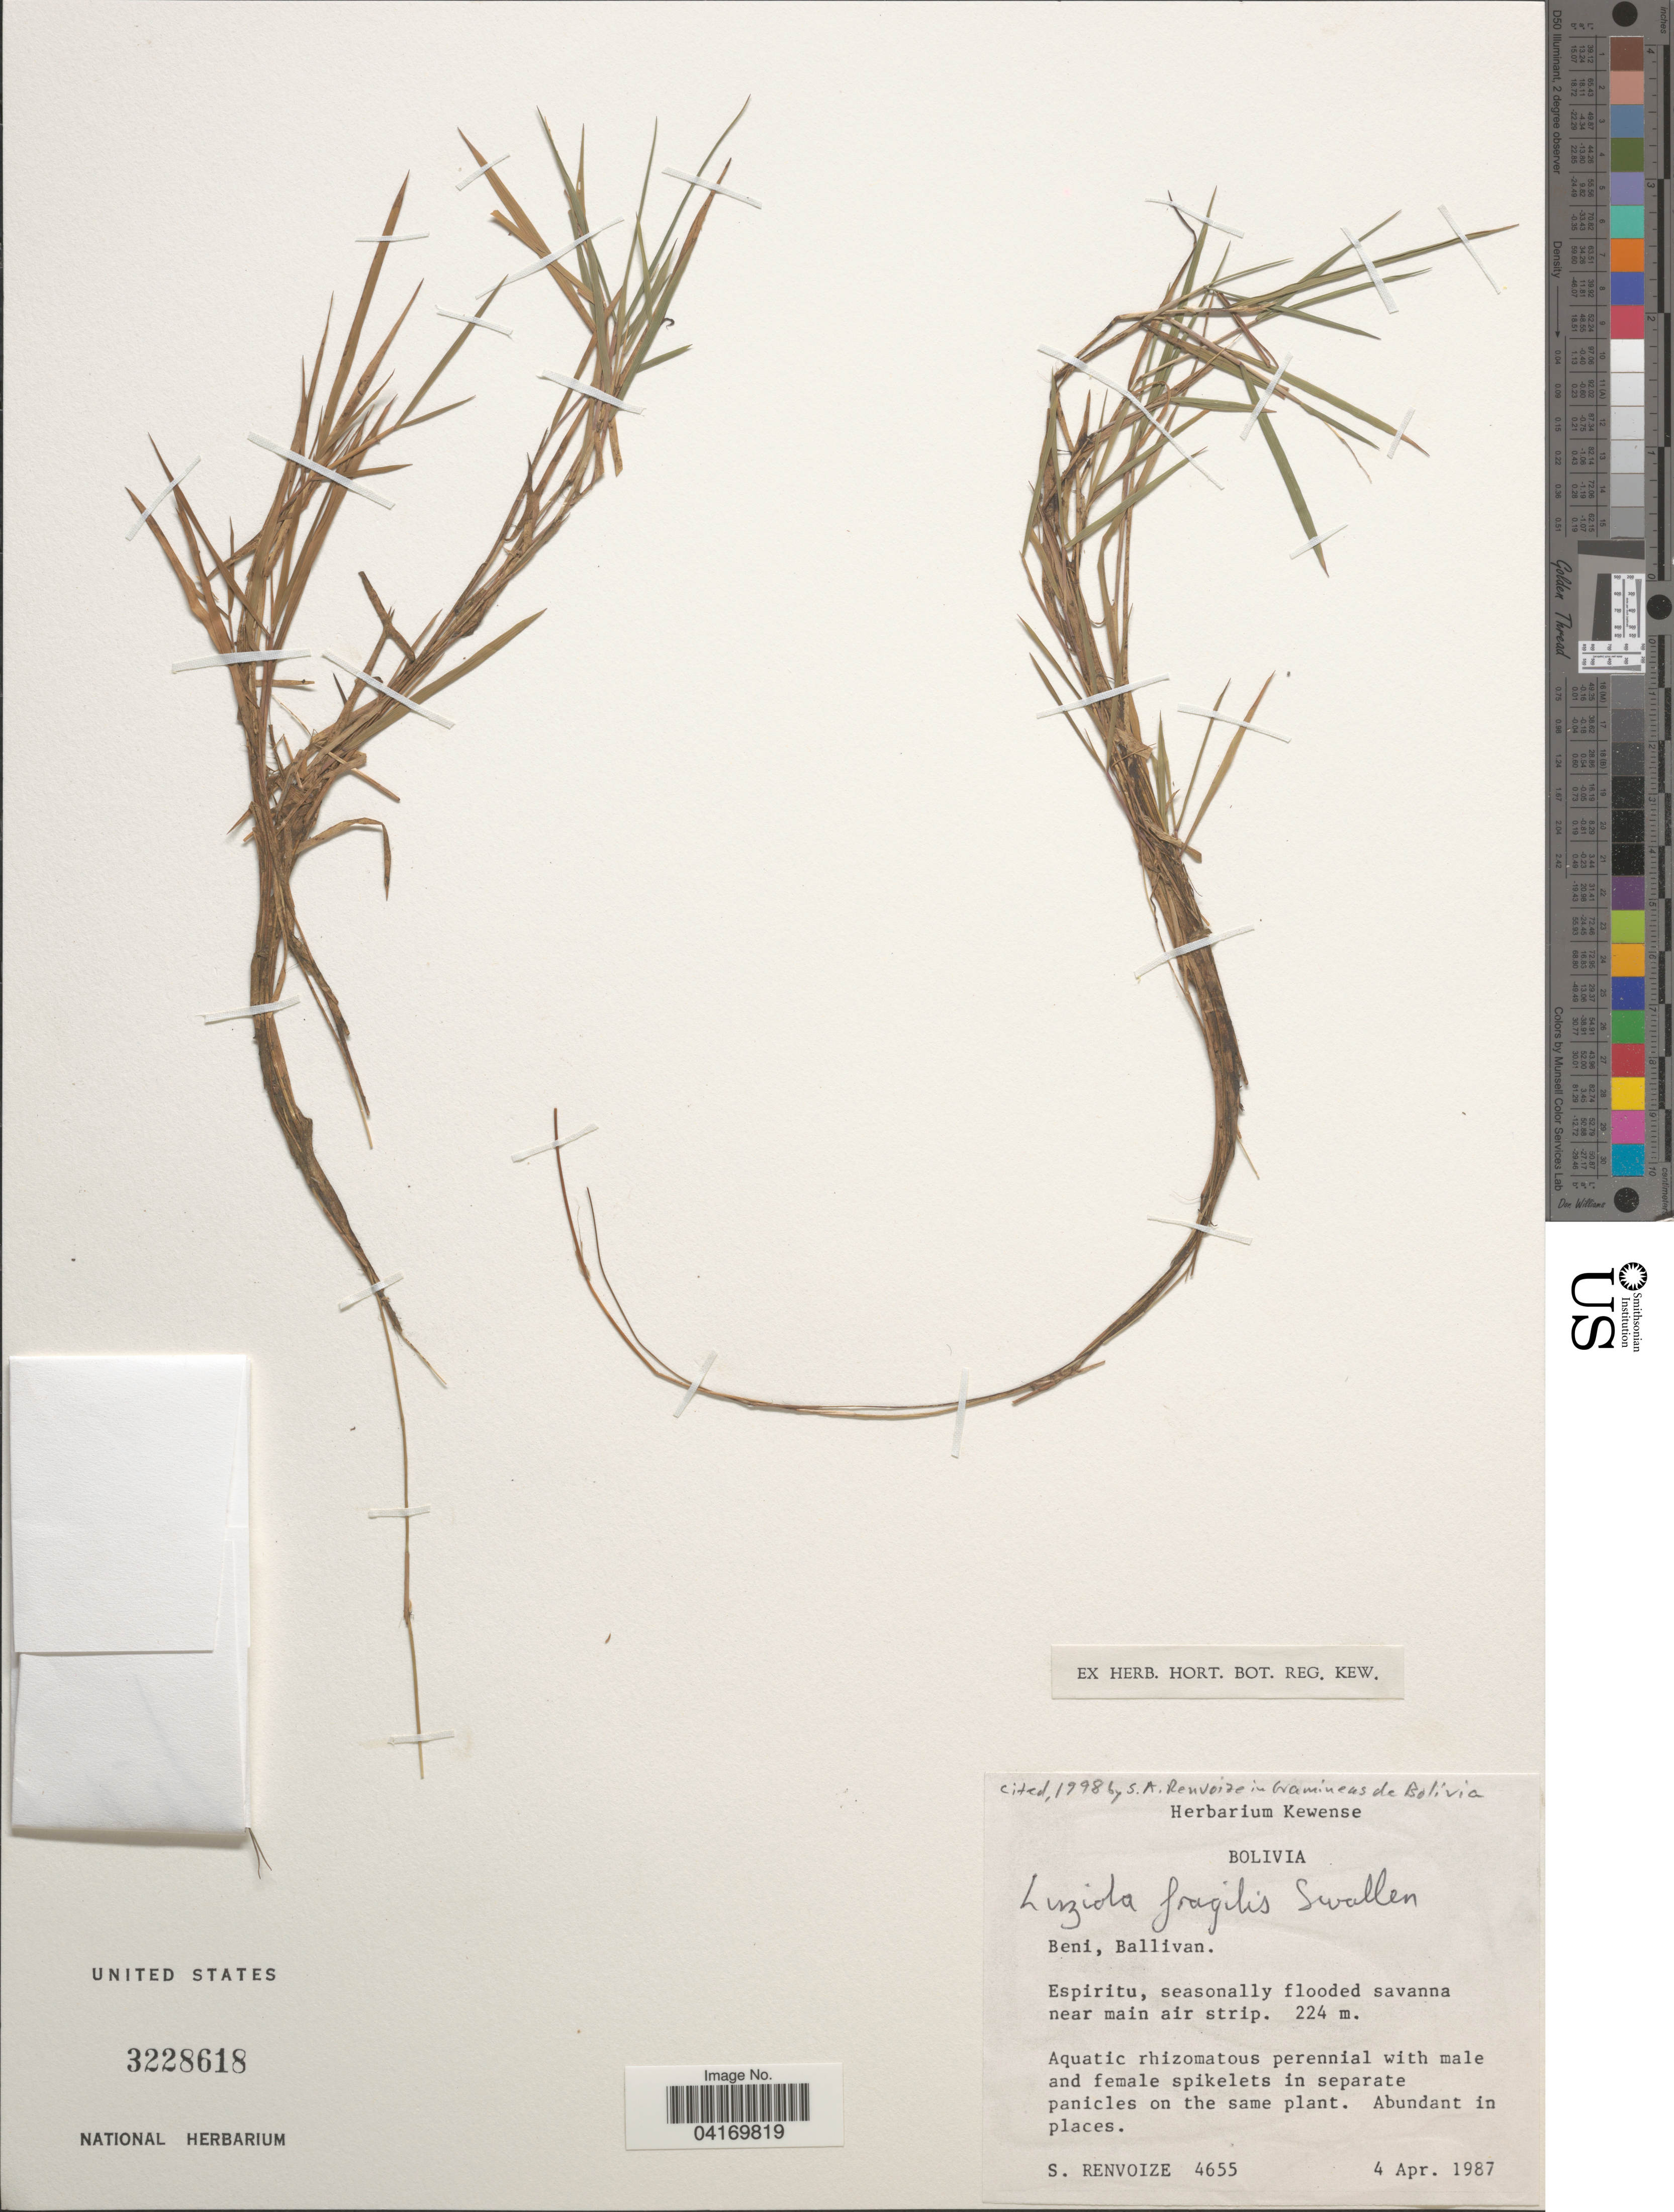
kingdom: Plantae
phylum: Tracheophyta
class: Liliopsida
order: Poales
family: Poaceae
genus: Luziola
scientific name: Luziola fragilis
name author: Swallen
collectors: S. A. Renvoize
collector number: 4655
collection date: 1987-04-04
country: Bolivia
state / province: Beni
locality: Ballivan. Espiritu, seasonally flooded savanna near main air strip.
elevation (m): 224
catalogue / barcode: US 3228618